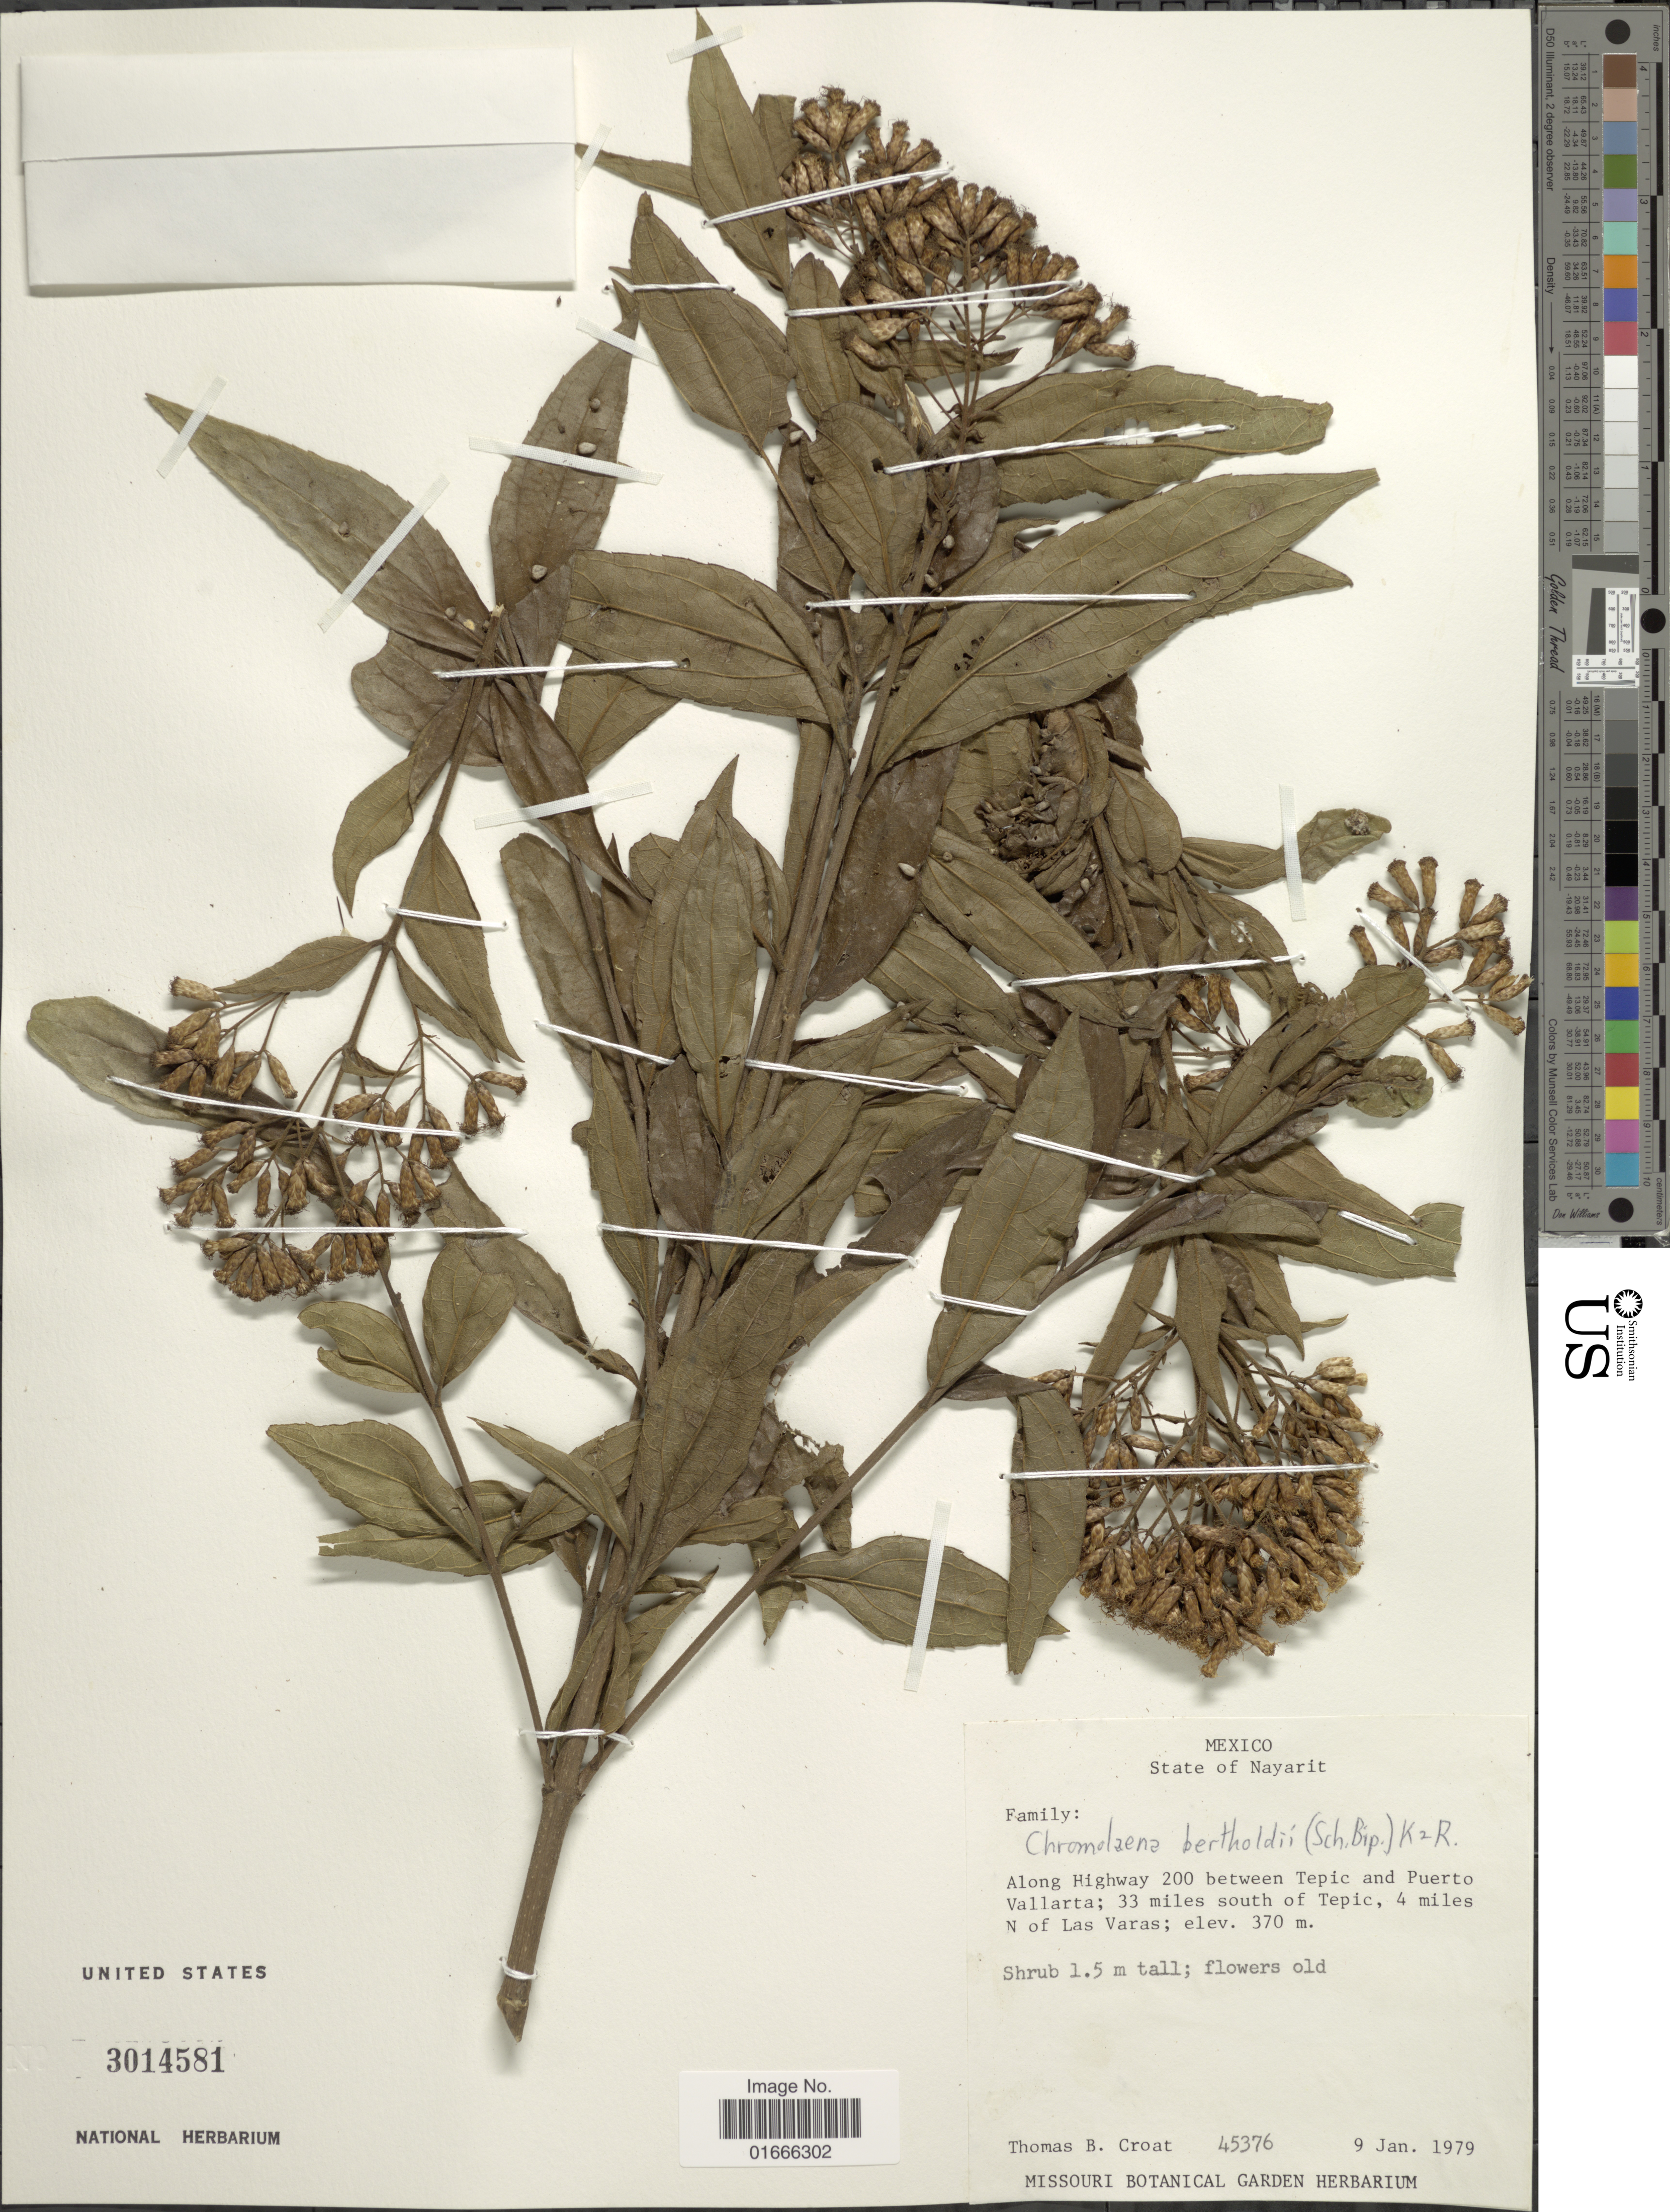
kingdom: Plantae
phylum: Tracheophyta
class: Magnoliopsida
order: Asterales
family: Asteraceae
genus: Chromolaena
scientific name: Chromolaena ovaliflora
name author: (Hook.) R.M. King & H. Rob.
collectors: T. B. Croat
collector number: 45376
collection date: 1979-01-09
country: Mexico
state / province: Nayarit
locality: Along Highway 200 between Tepic and Peurto Vallarta; 33 miles south of Tepic, 4 miles N of Las Varas.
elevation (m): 370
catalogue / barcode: US 3014581